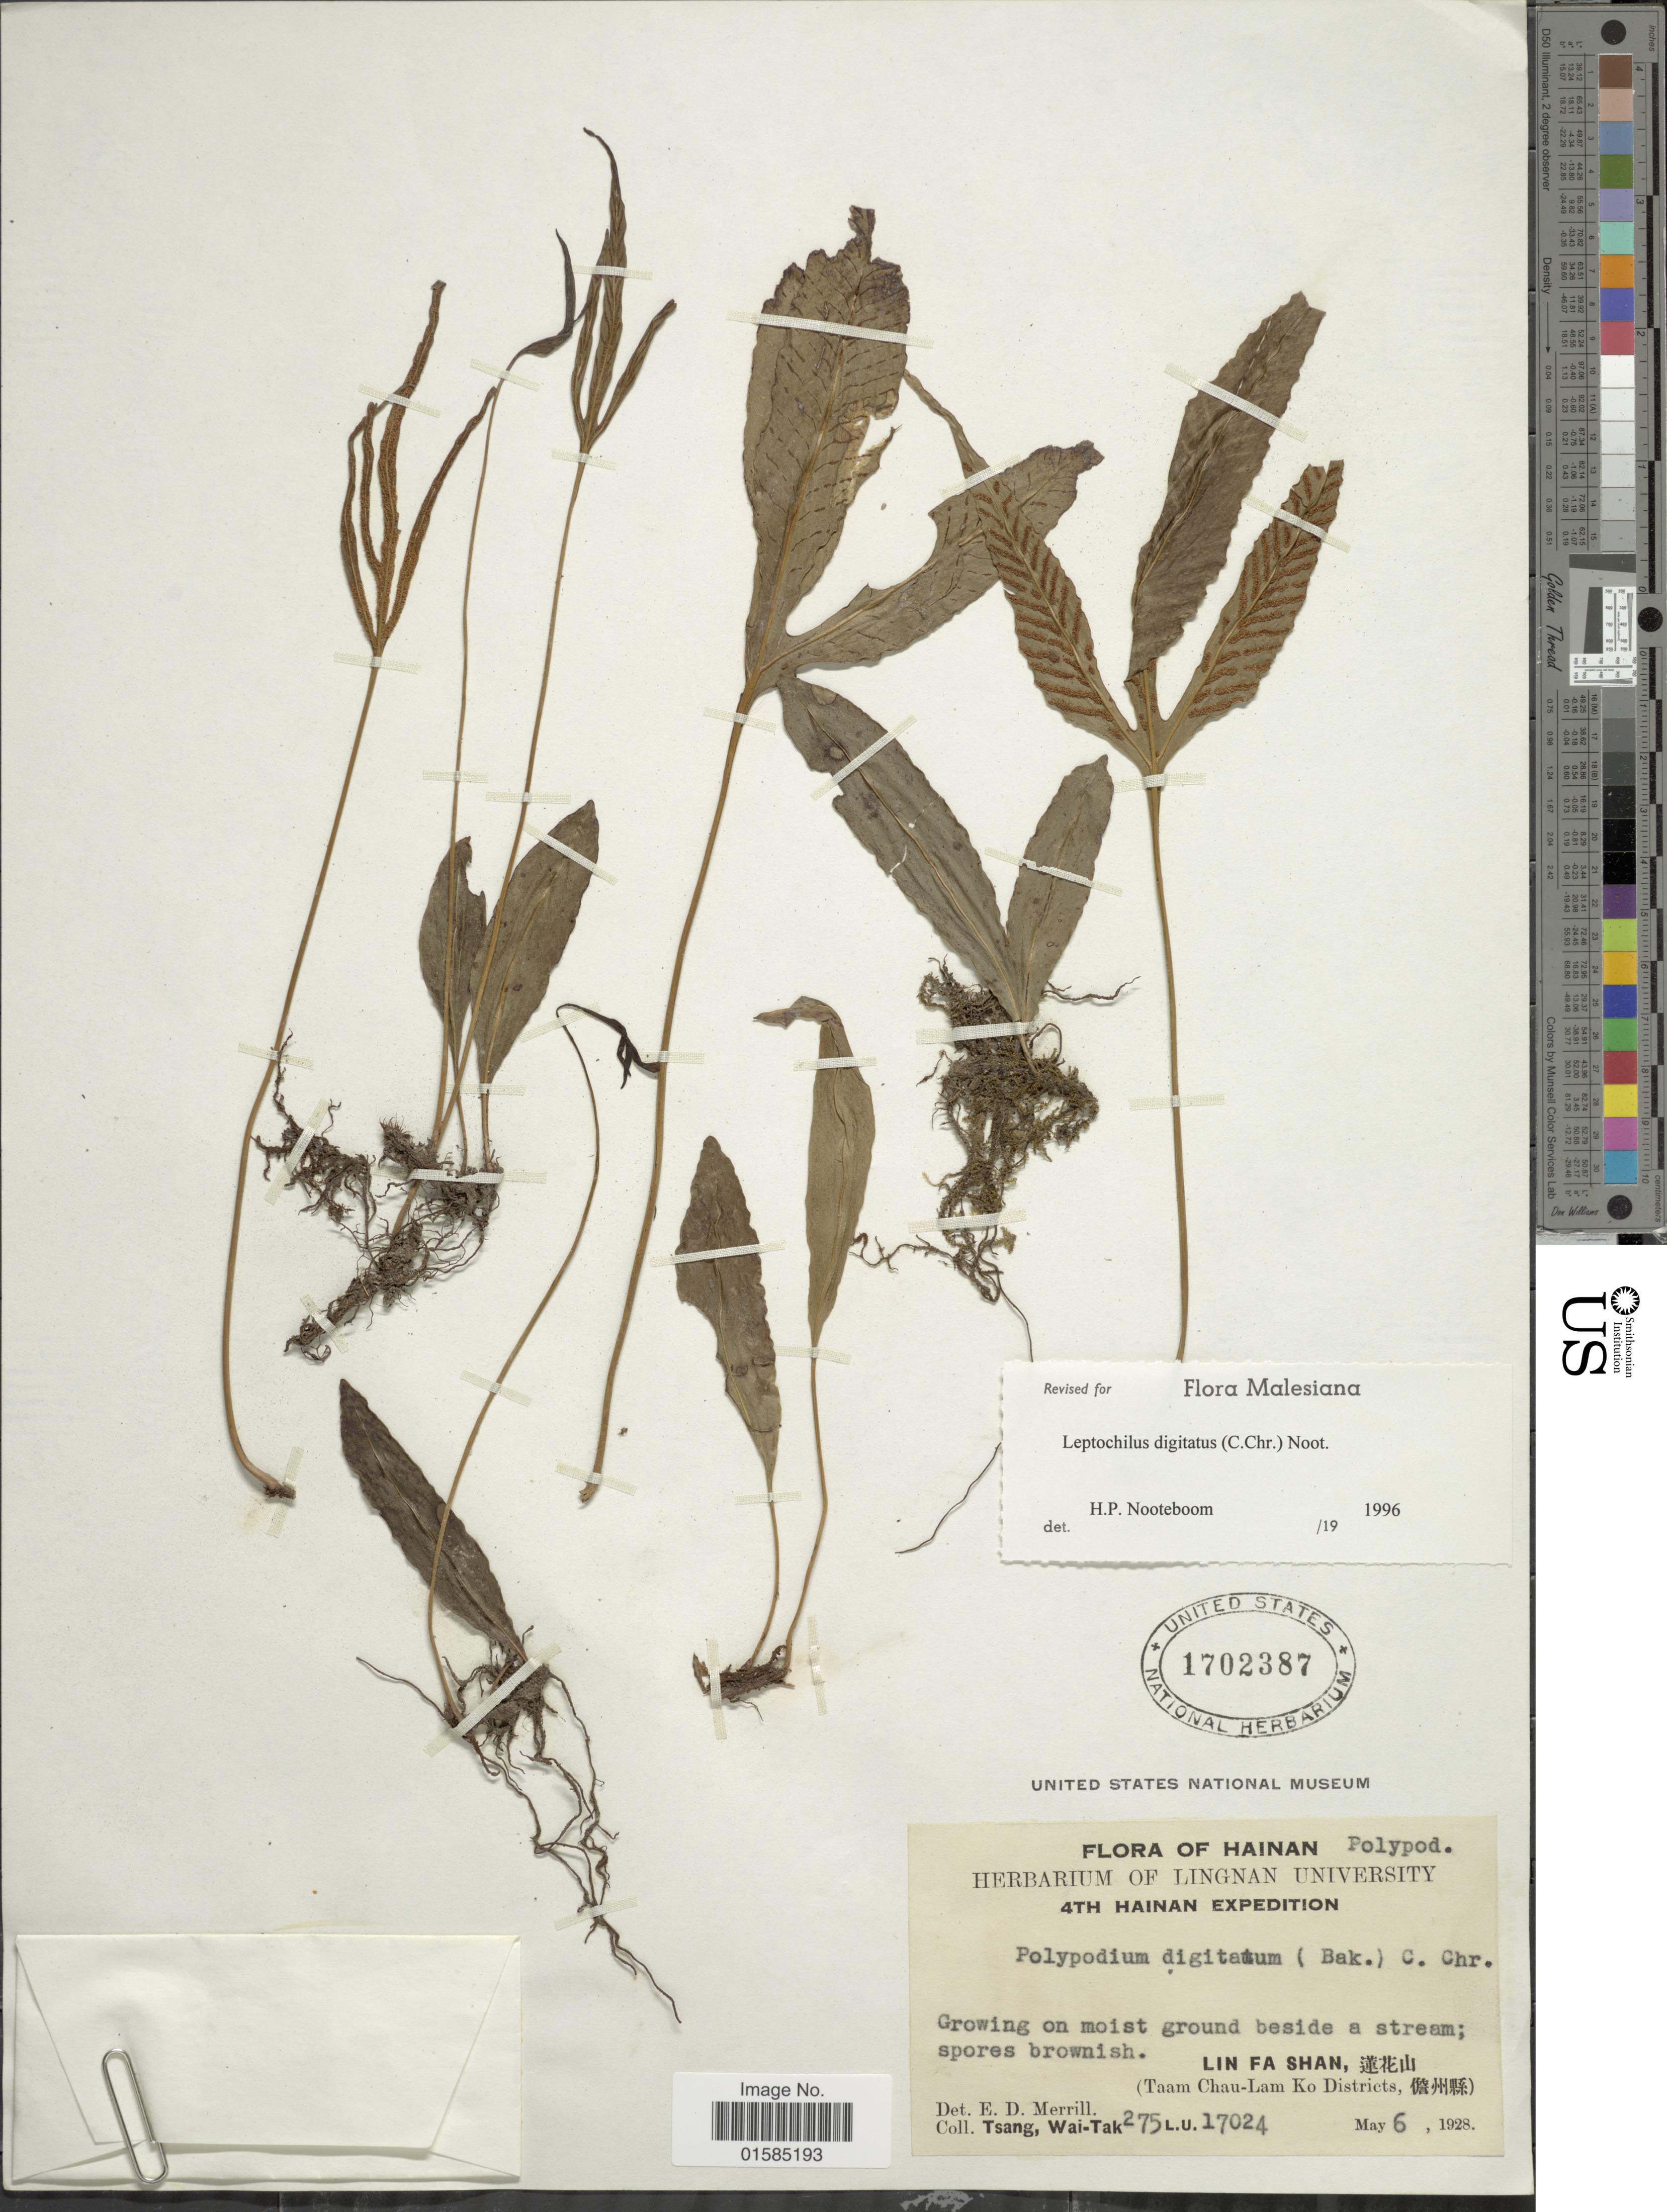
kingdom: Plantae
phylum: Tracheophyta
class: Polypodiopsida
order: Polypodiales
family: Polypodiaceae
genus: Leptochilus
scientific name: Leptochilus digitatus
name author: (Baker) Noot.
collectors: W. T. Tsang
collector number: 275/17024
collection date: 1928-05-06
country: China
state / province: Hainan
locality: Hainan, Lin Fa Shan (Taam Chau-Lam Ko Districts)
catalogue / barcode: US 1702387